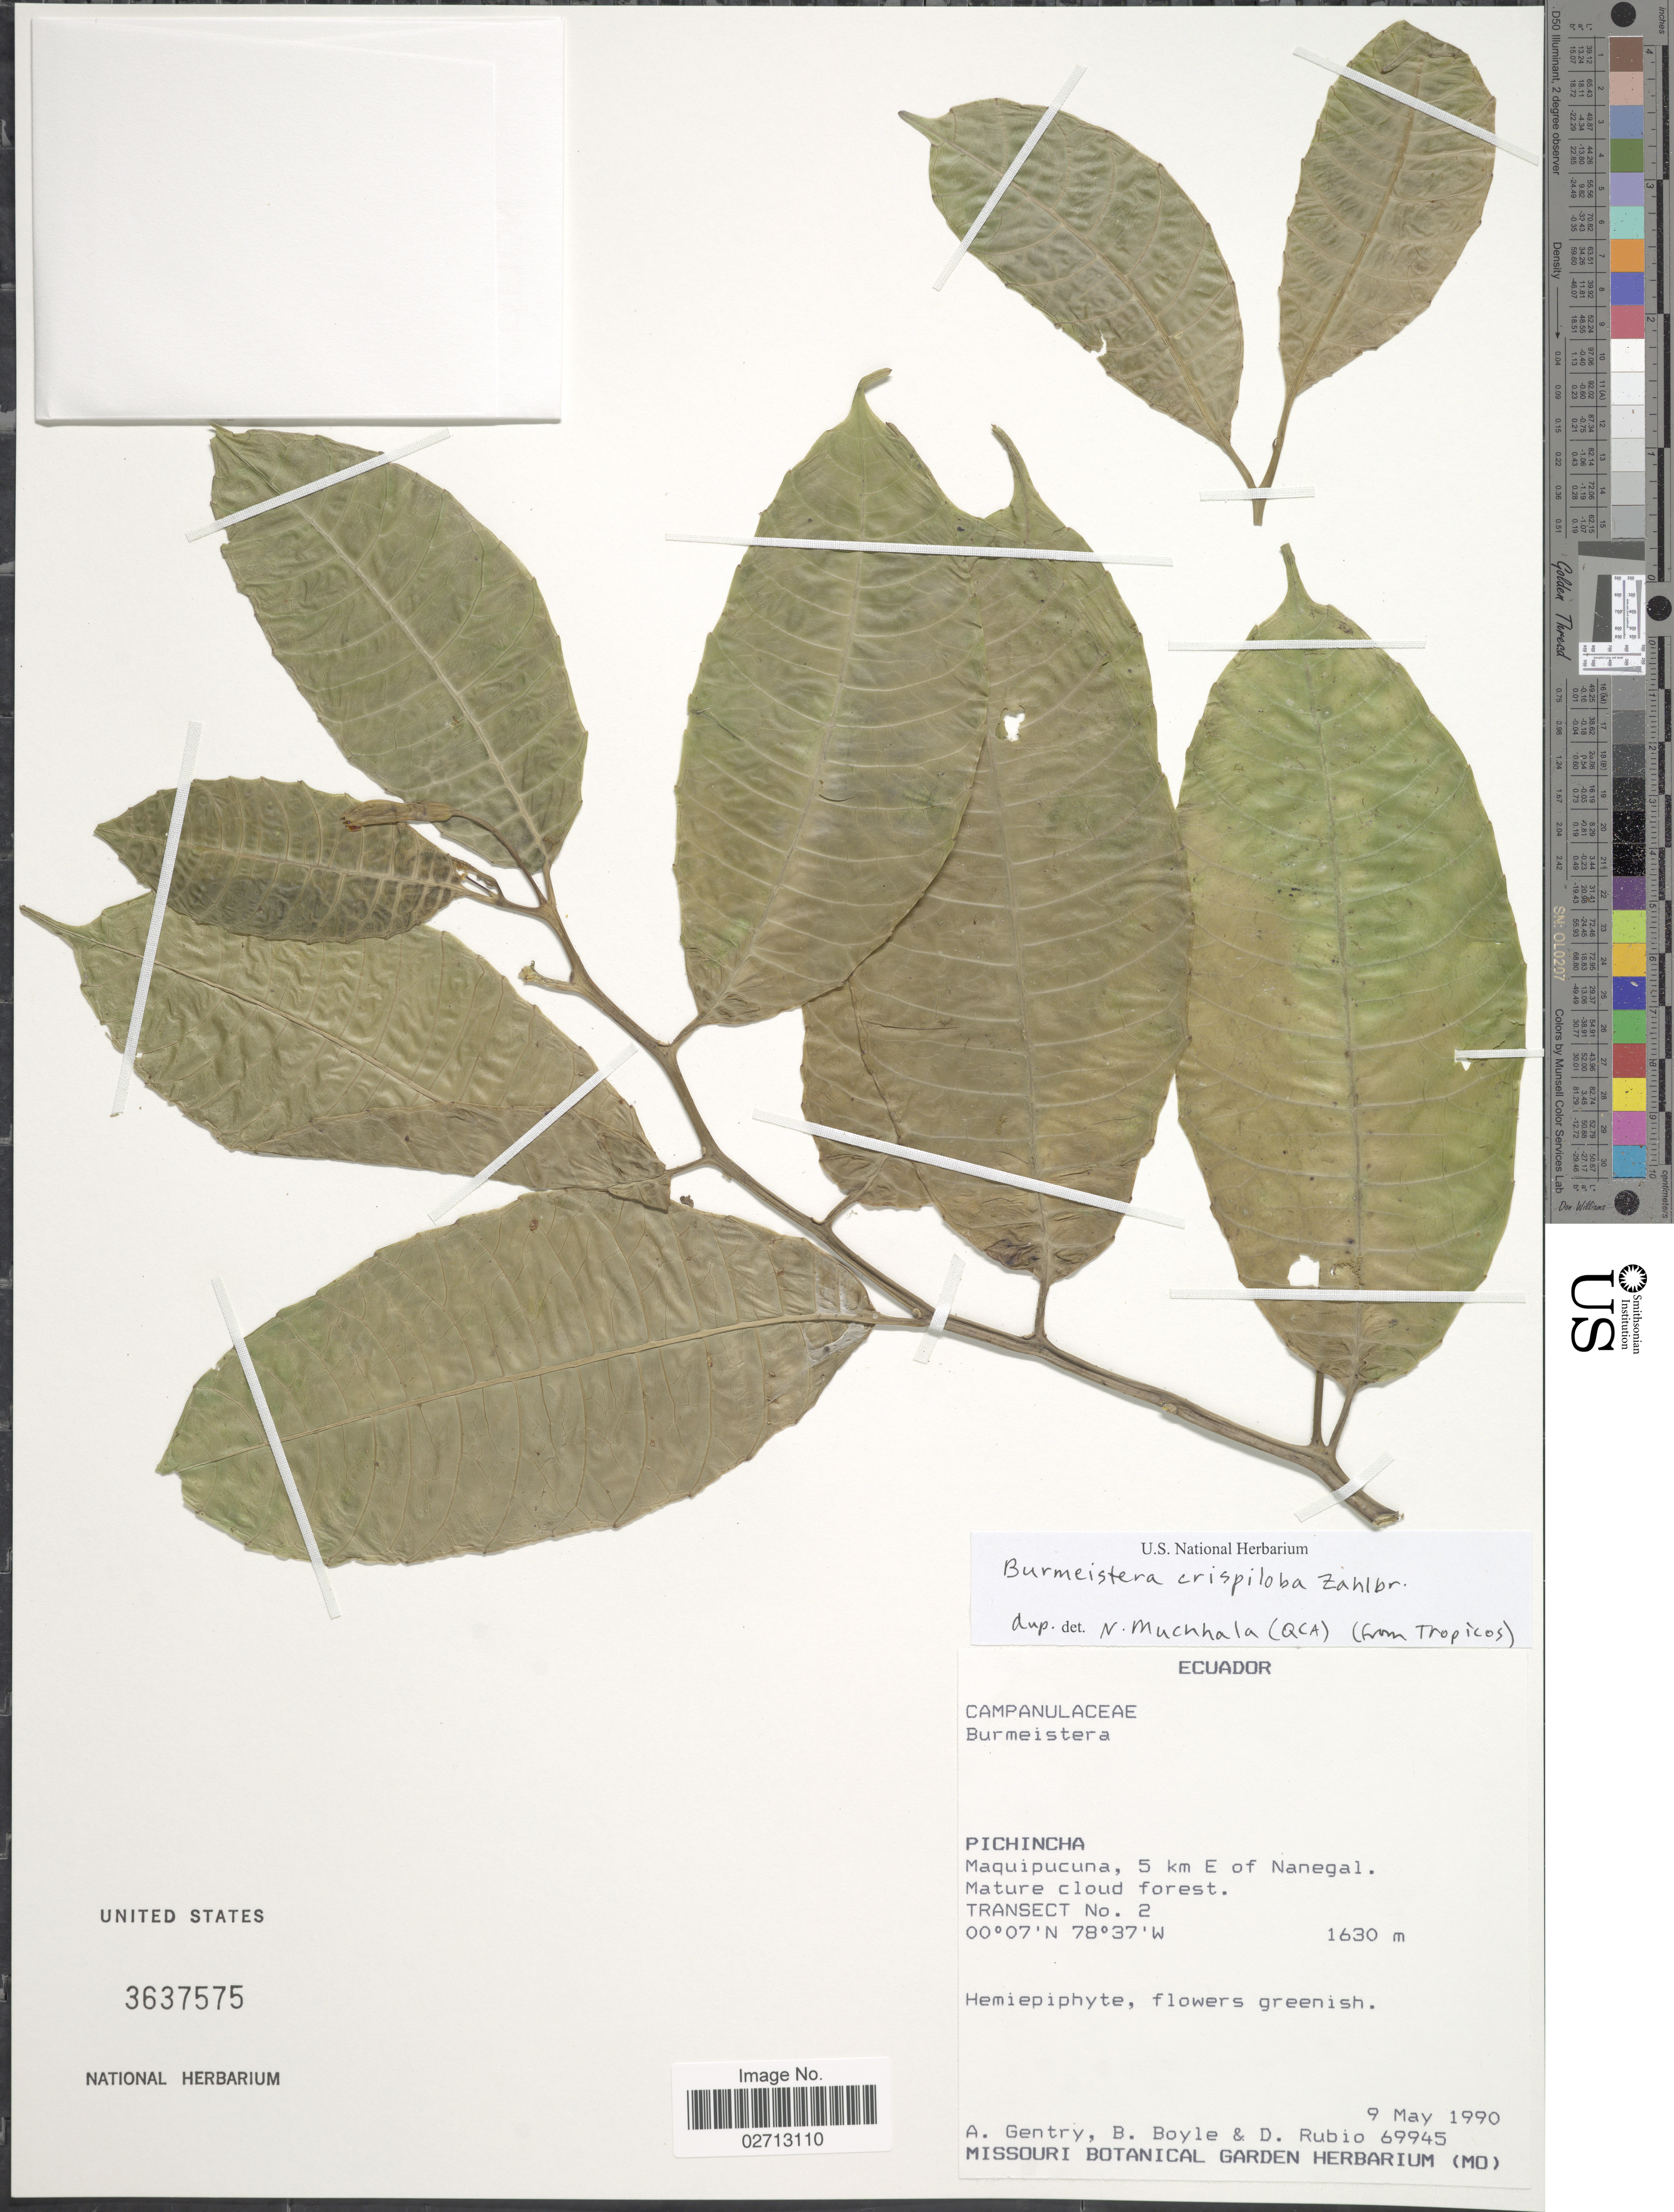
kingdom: Plantae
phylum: Tracheophyta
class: Magnoliopsida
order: Asterales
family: Campanulaceae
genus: Burmeistera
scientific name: Burmeistera crispiloba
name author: Zahlbr.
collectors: A. H. Gentry, B. Boyle & D. Rubio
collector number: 69945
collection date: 1990-05-09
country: Ecuador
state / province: Pichincha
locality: Maquipucuna, 5 km E of Nanegal. TRANSECT No. 2.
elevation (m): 1630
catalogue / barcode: US 3637575